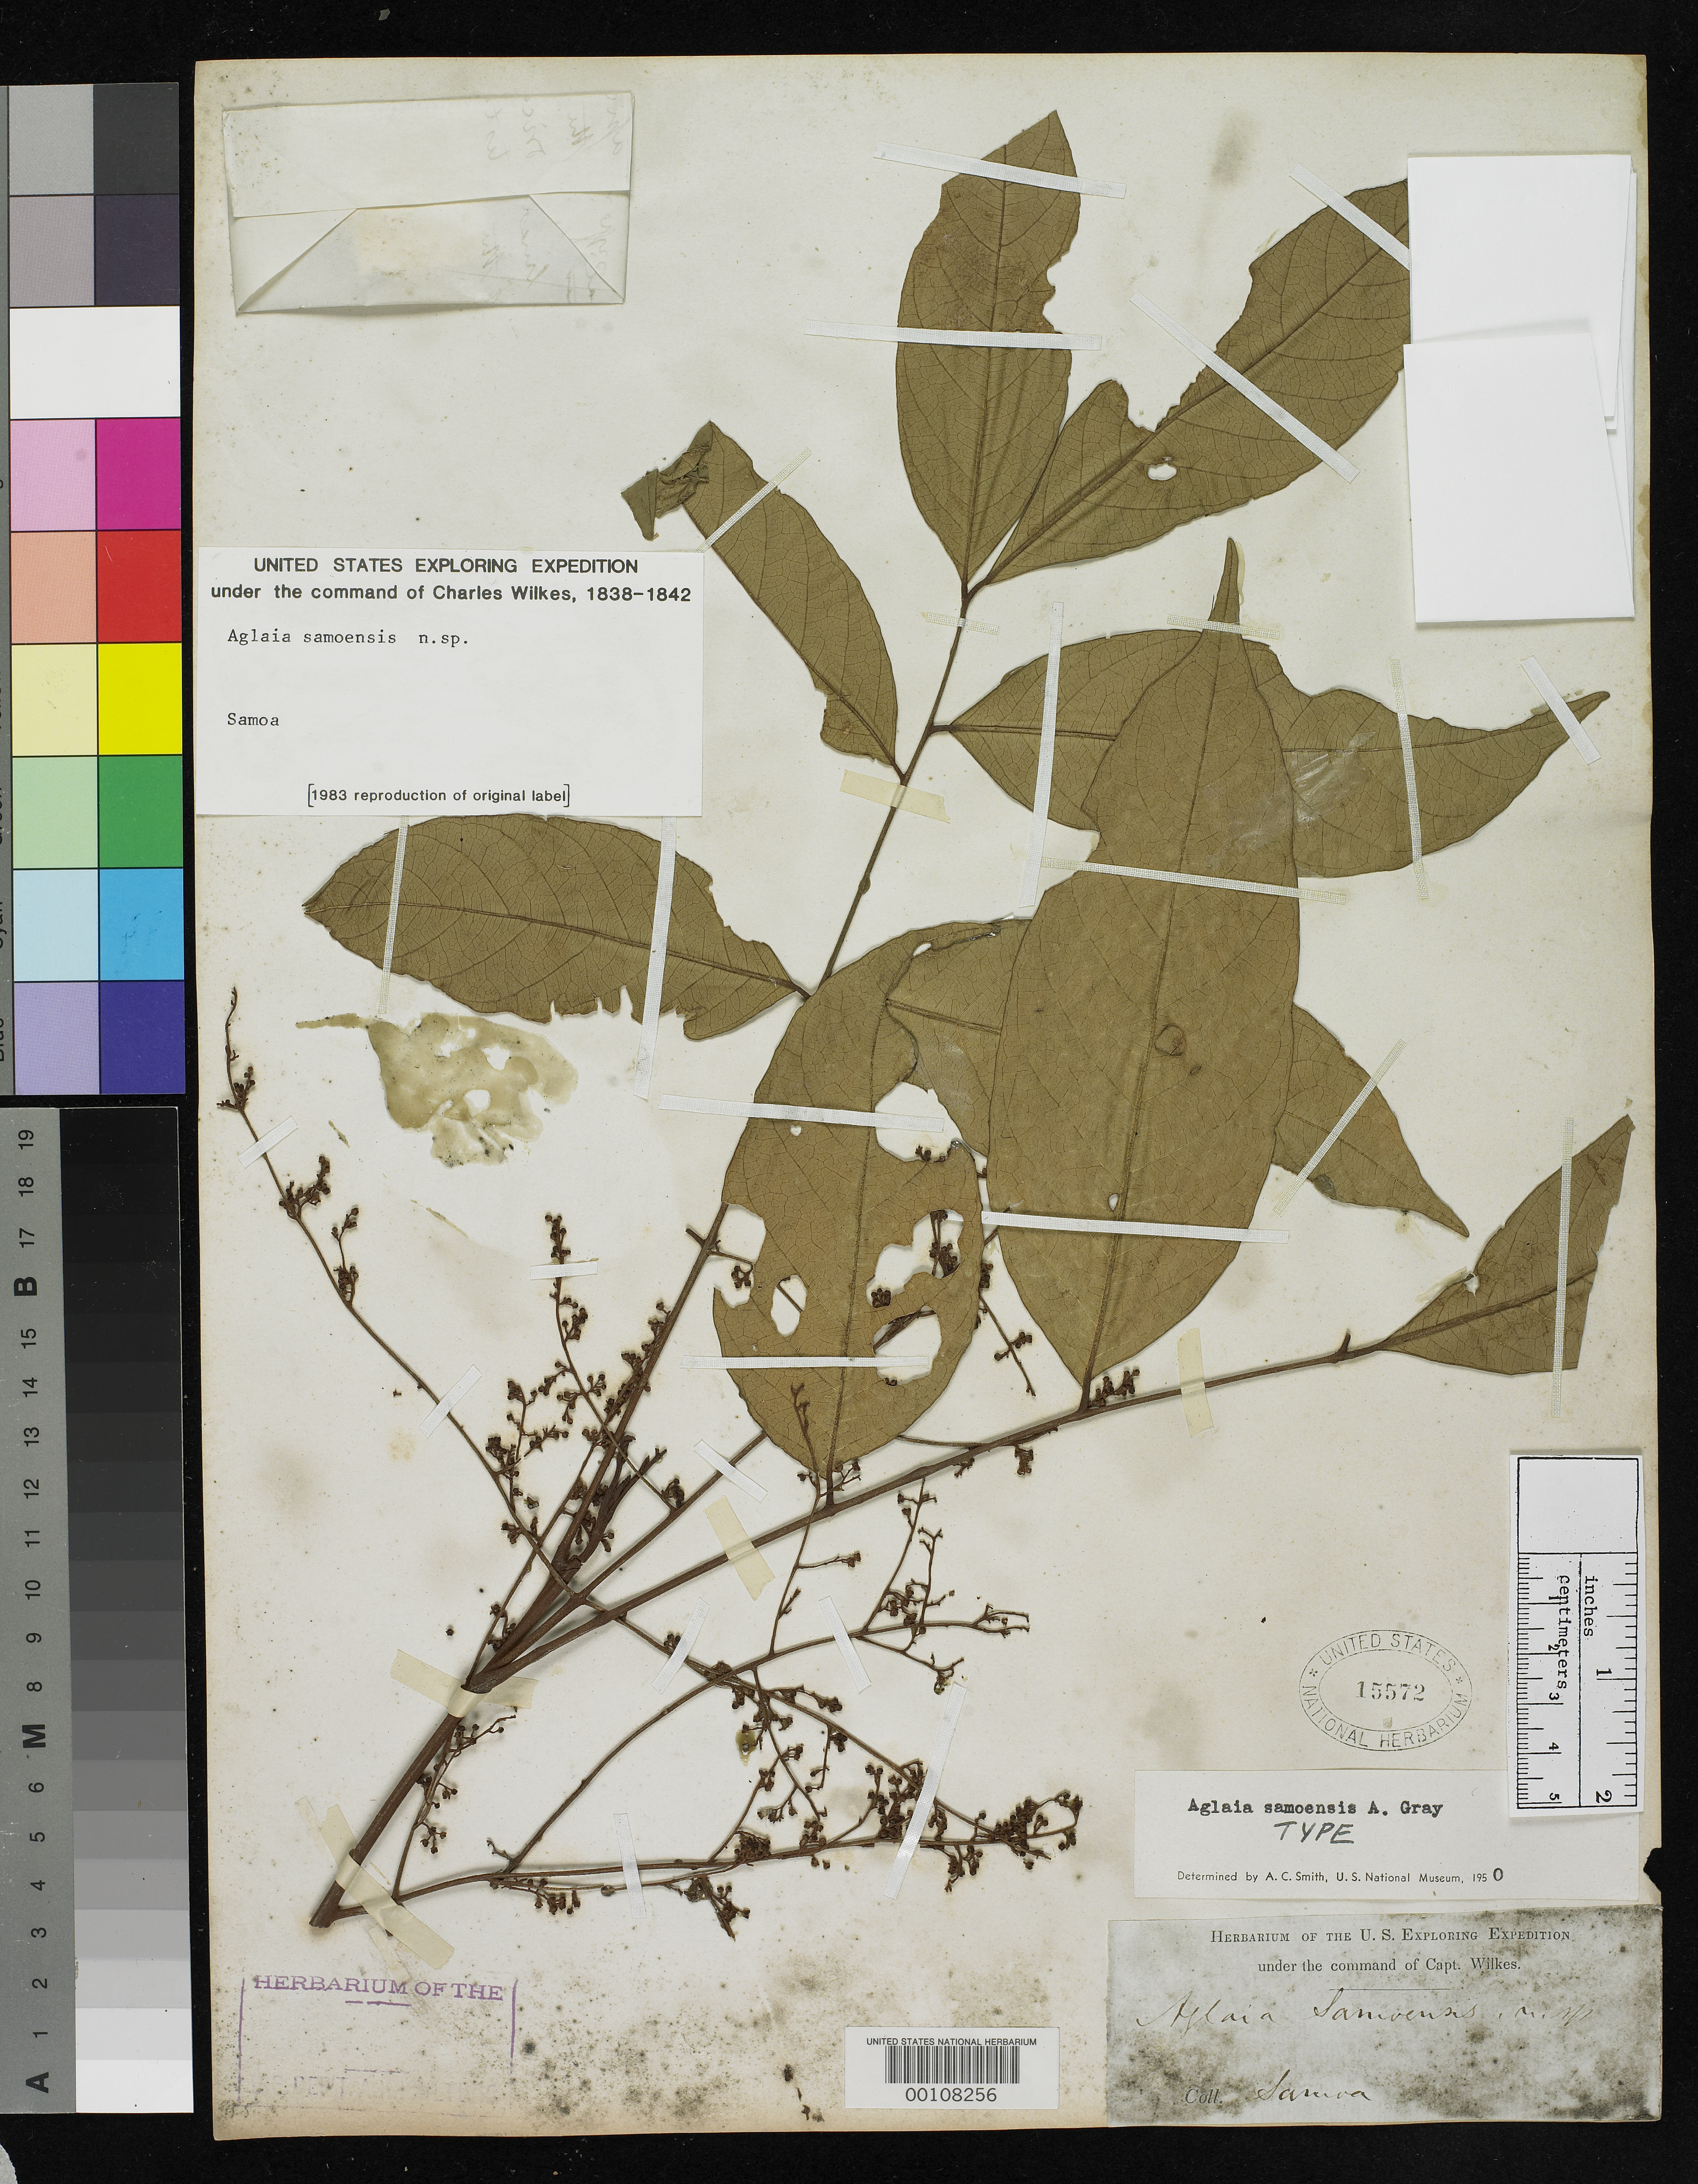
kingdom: Plantae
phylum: Tracheophyta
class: Magnoliopsida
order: Sapindales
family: Meliaceae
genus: Aglaia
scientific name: Aglaia samoensis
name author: A. Gray in Wilkes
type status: Holotype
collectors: Wilkes Explor. Exped.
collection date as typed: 1838 to -- --- 1842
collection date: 1838/1842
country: American Samoa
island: Tutua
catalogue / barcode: US 15572